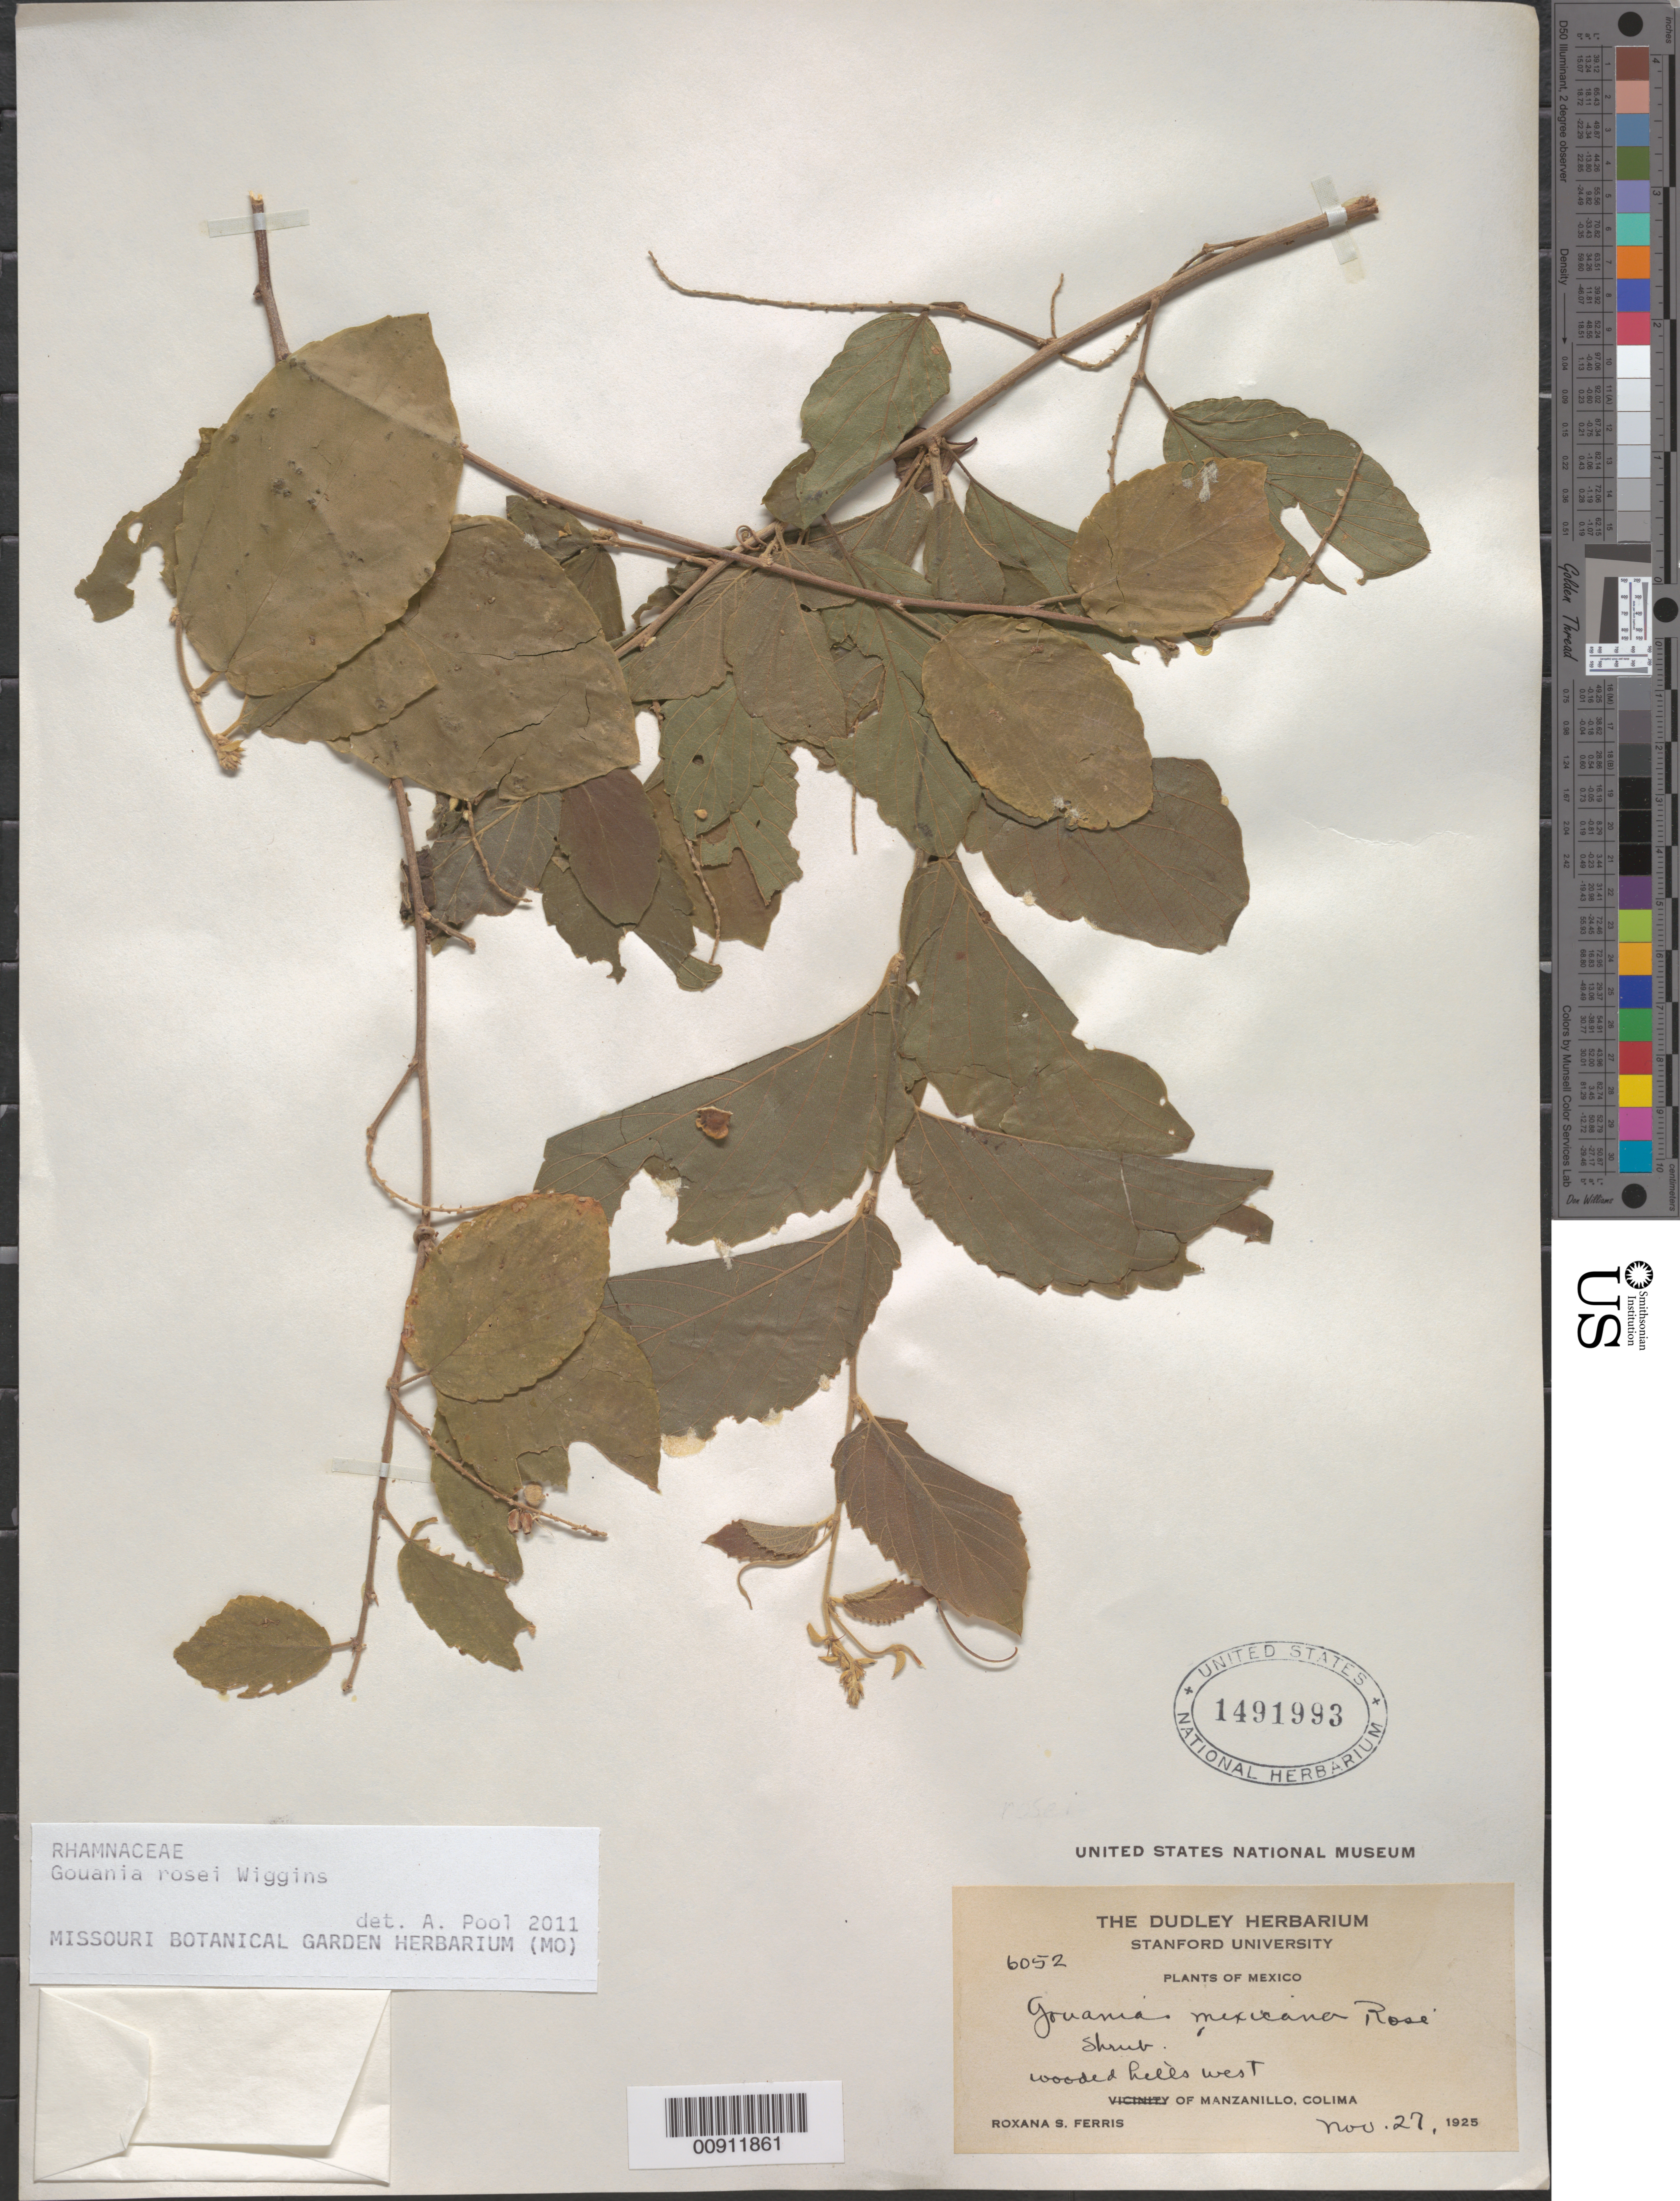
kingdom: Plantae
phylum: Tracheophyta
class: Magnoliopsida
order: Rosales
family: Rhamnaceae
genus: Gouania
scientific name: Gouania rosei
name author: Wiggins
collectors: R. S. Ferris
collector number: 6052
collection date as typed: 27 Nov 1925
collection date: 1925-11-27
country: Mexico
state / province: Colima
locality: West of Manzanillo, Colima.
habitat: Wooded hills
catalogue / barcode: US 1491993